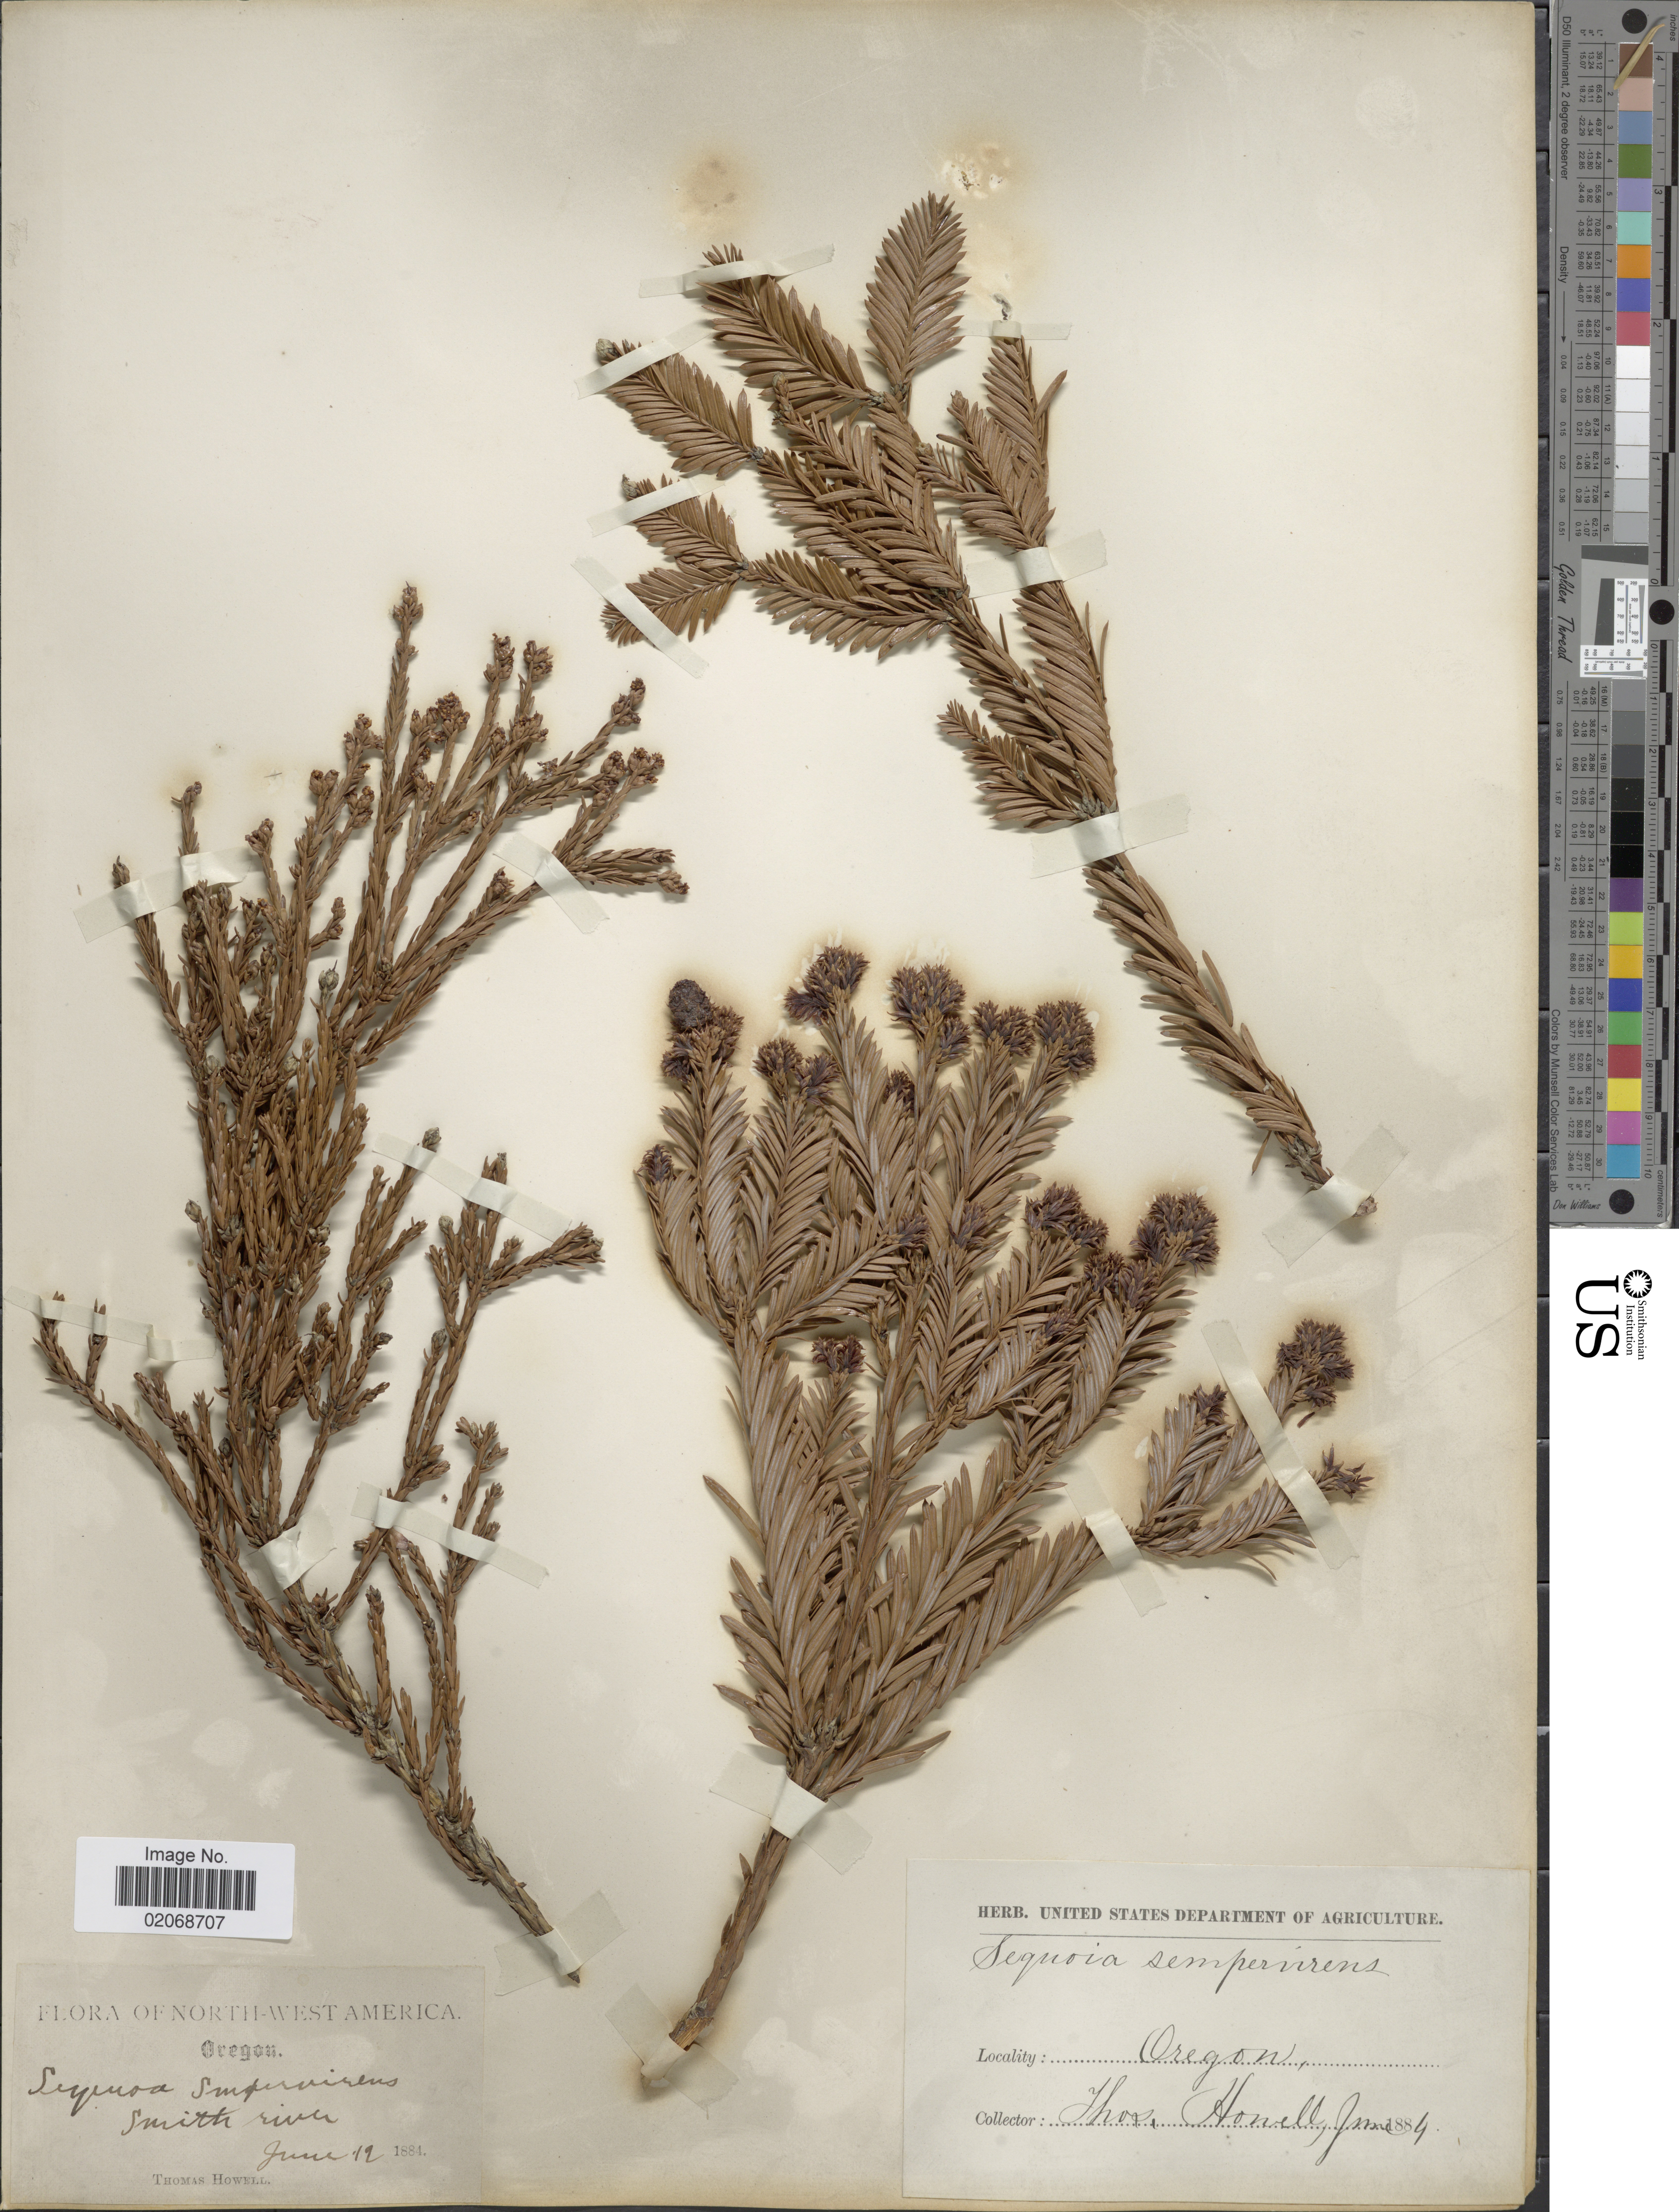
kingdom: Plantae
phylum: Tracheophyta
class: Pinopsida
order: Pinales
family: Cupressaceae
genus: Sequoia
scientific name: Sequoia sempervirens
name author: (D. Don) Endl.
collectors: T. Howell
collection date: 1884-06-12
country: United States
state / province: Oregon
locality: Smith River